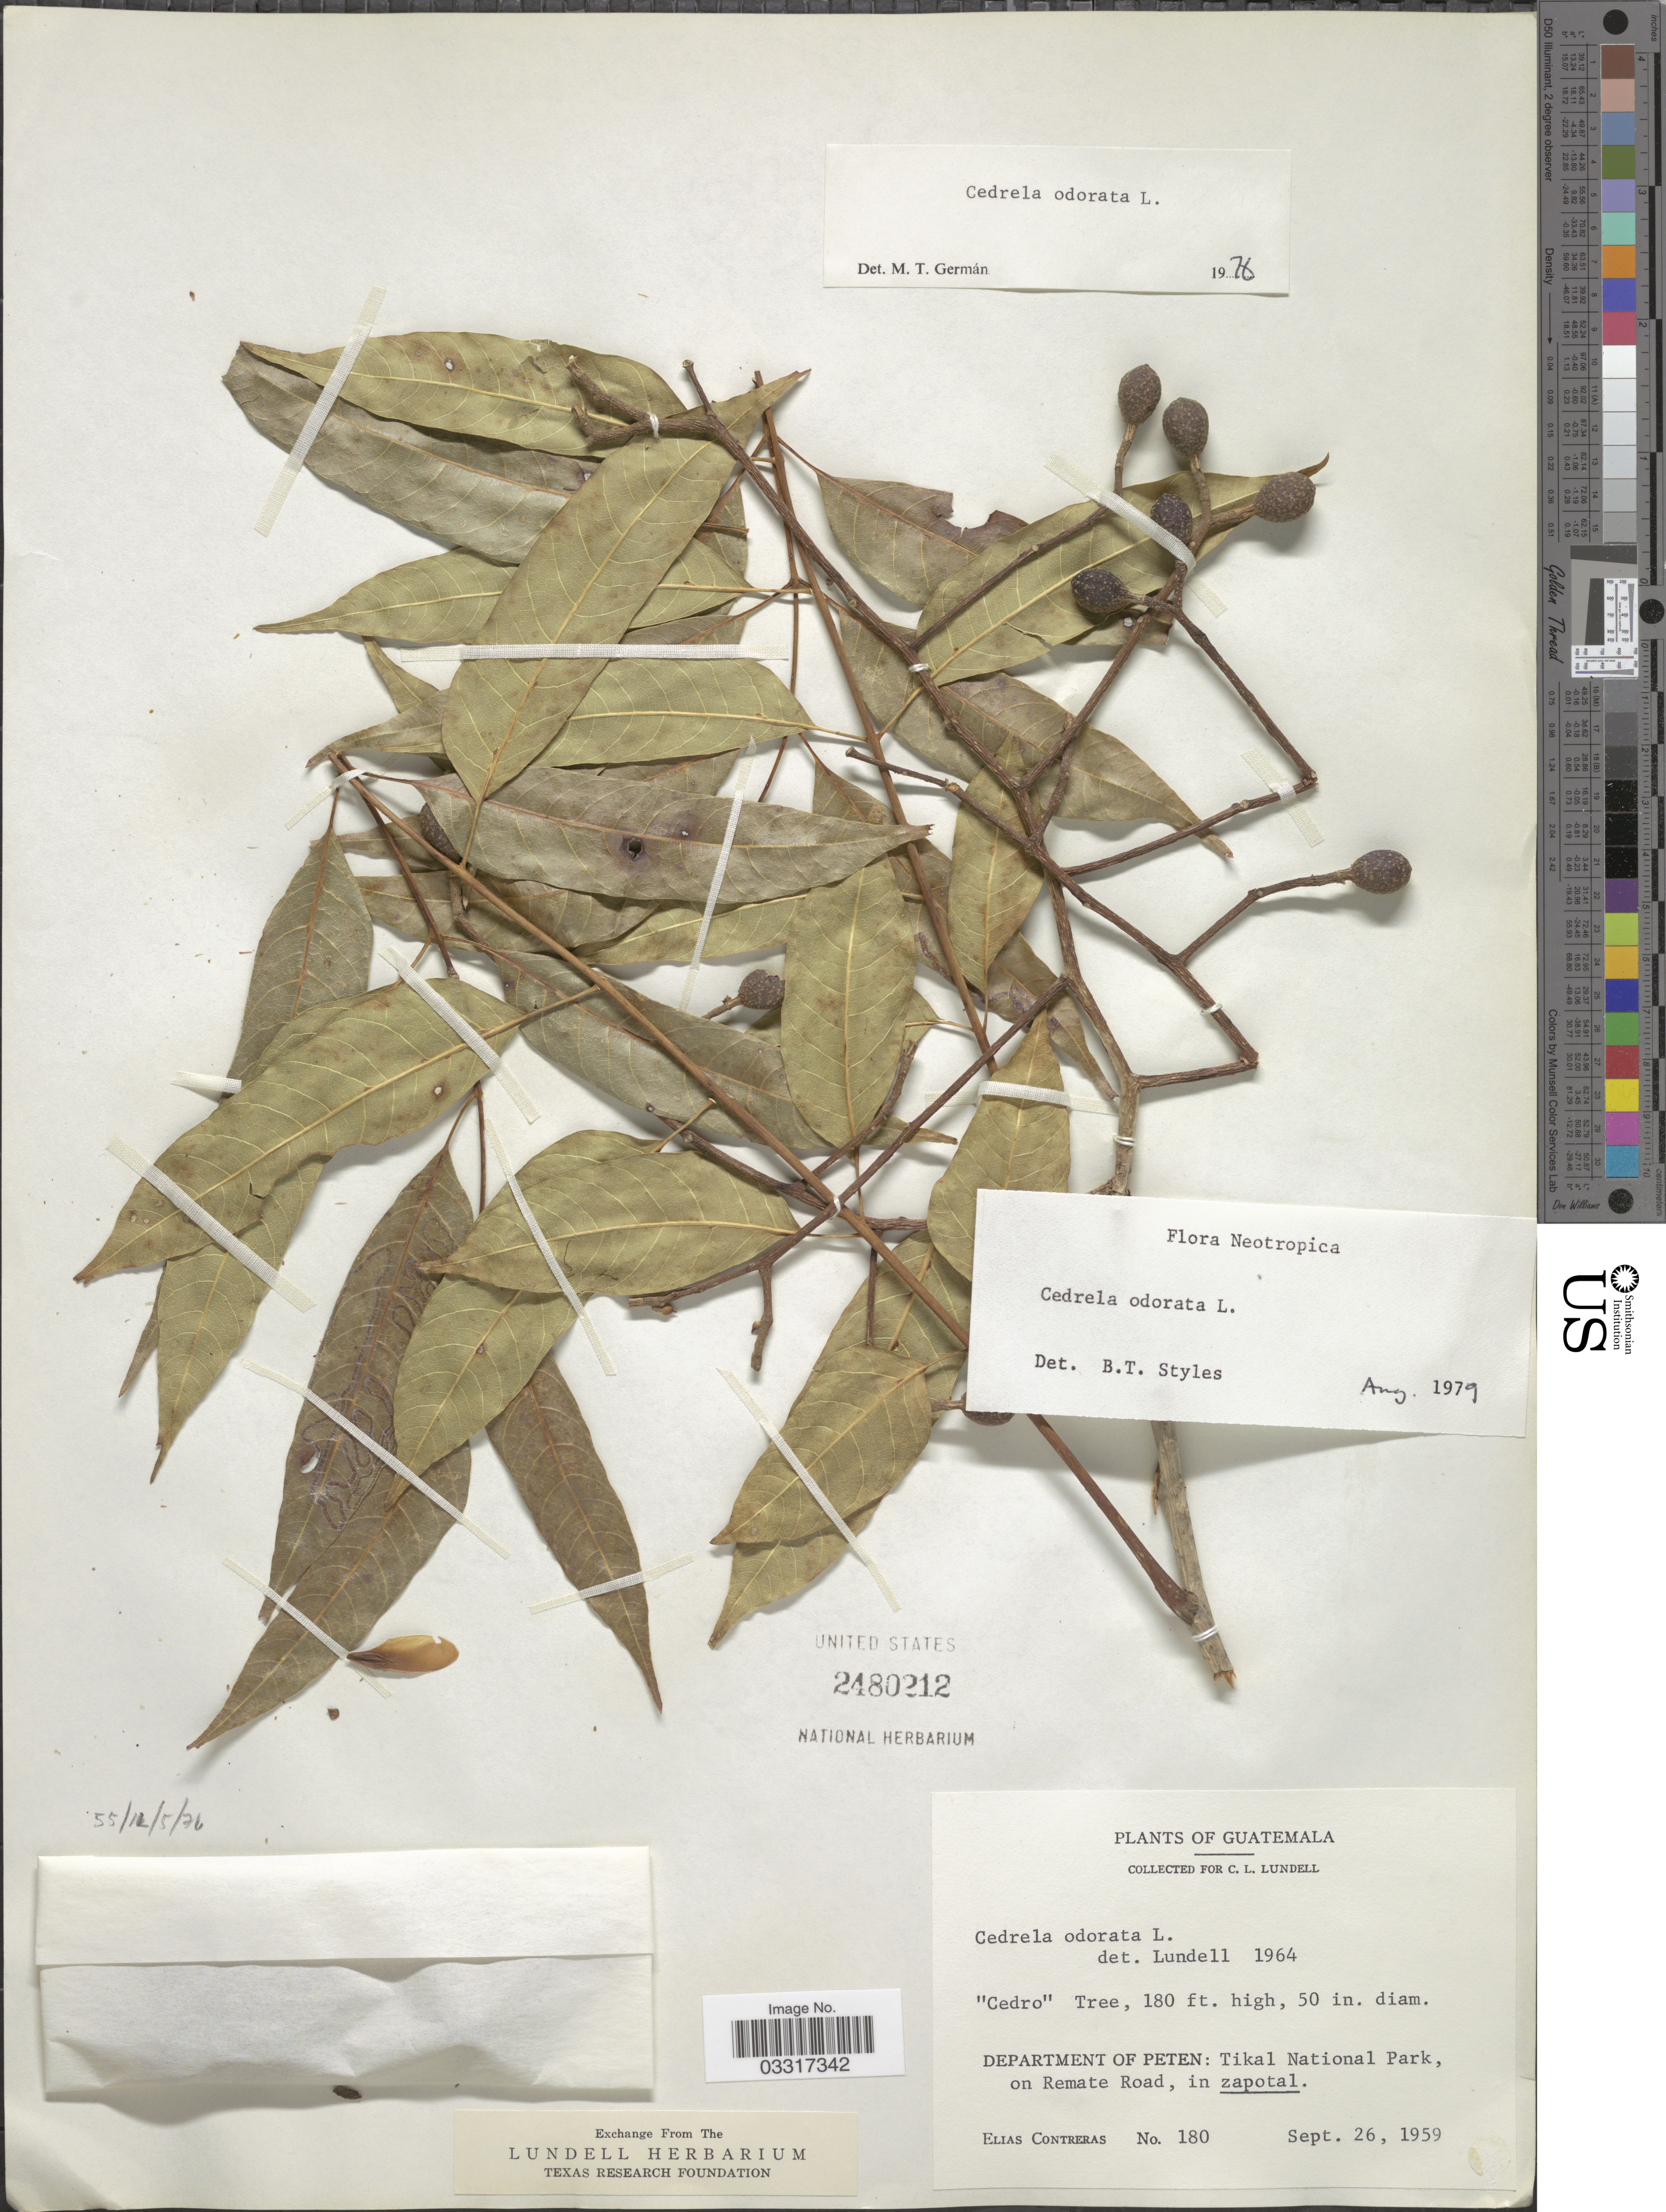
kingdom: Plantae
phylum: Tracheophyta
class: Magnoliopsida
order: Sapindales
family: Meliaceae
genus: Cedrela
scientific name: Cedrela odorata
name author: L.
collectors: E. Contreras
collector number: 180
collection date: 1959-09-26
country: Guatemala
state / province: El Petén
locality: Department of Peten: Tikal National Park, on Remate Road.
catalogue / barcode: US 2480212